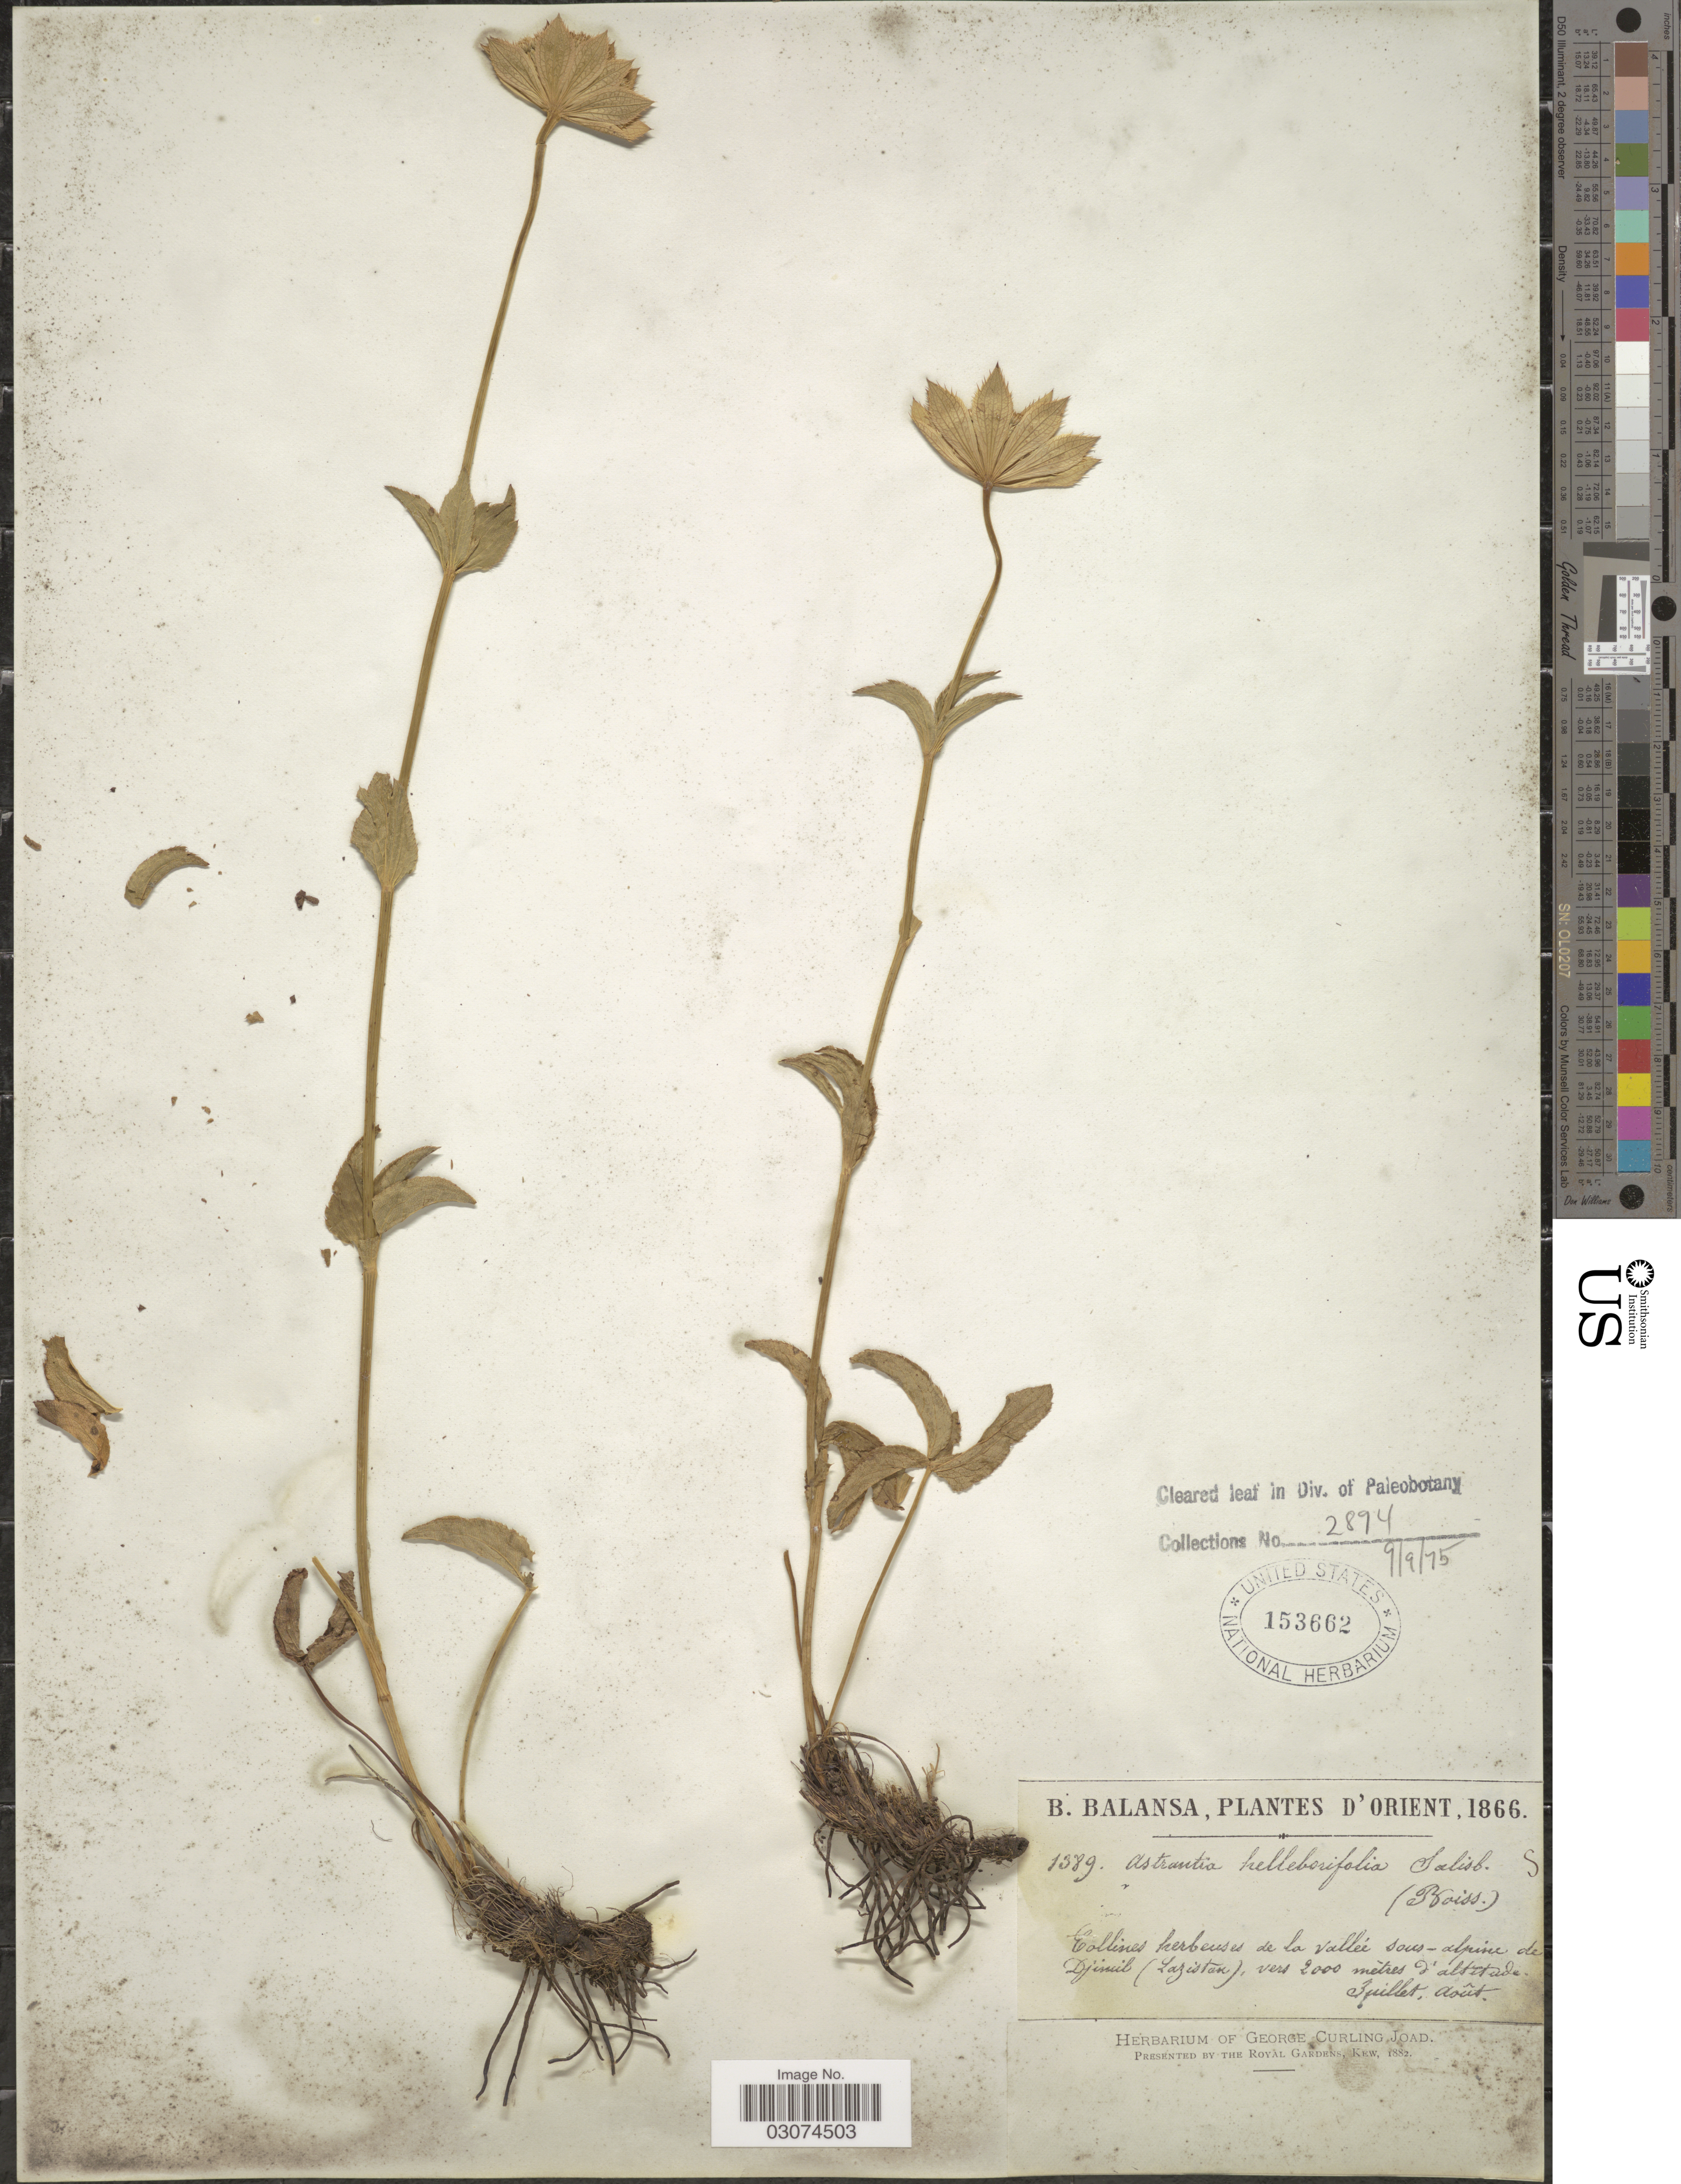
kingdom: Plantae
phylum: Tracheophyta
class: Magnoliopsida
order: Apiales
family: Apiaceae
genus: Astrantia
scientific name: Astrantia helleborifolia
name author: Salisb.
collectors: B. Balansa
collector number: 1389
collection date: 1866-07/1866-08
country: Turkey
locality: Orient. Collines herbeuses de la vallée sous-alpine de Djimil (Lazistan).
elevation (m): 2000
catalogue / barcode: US 153662